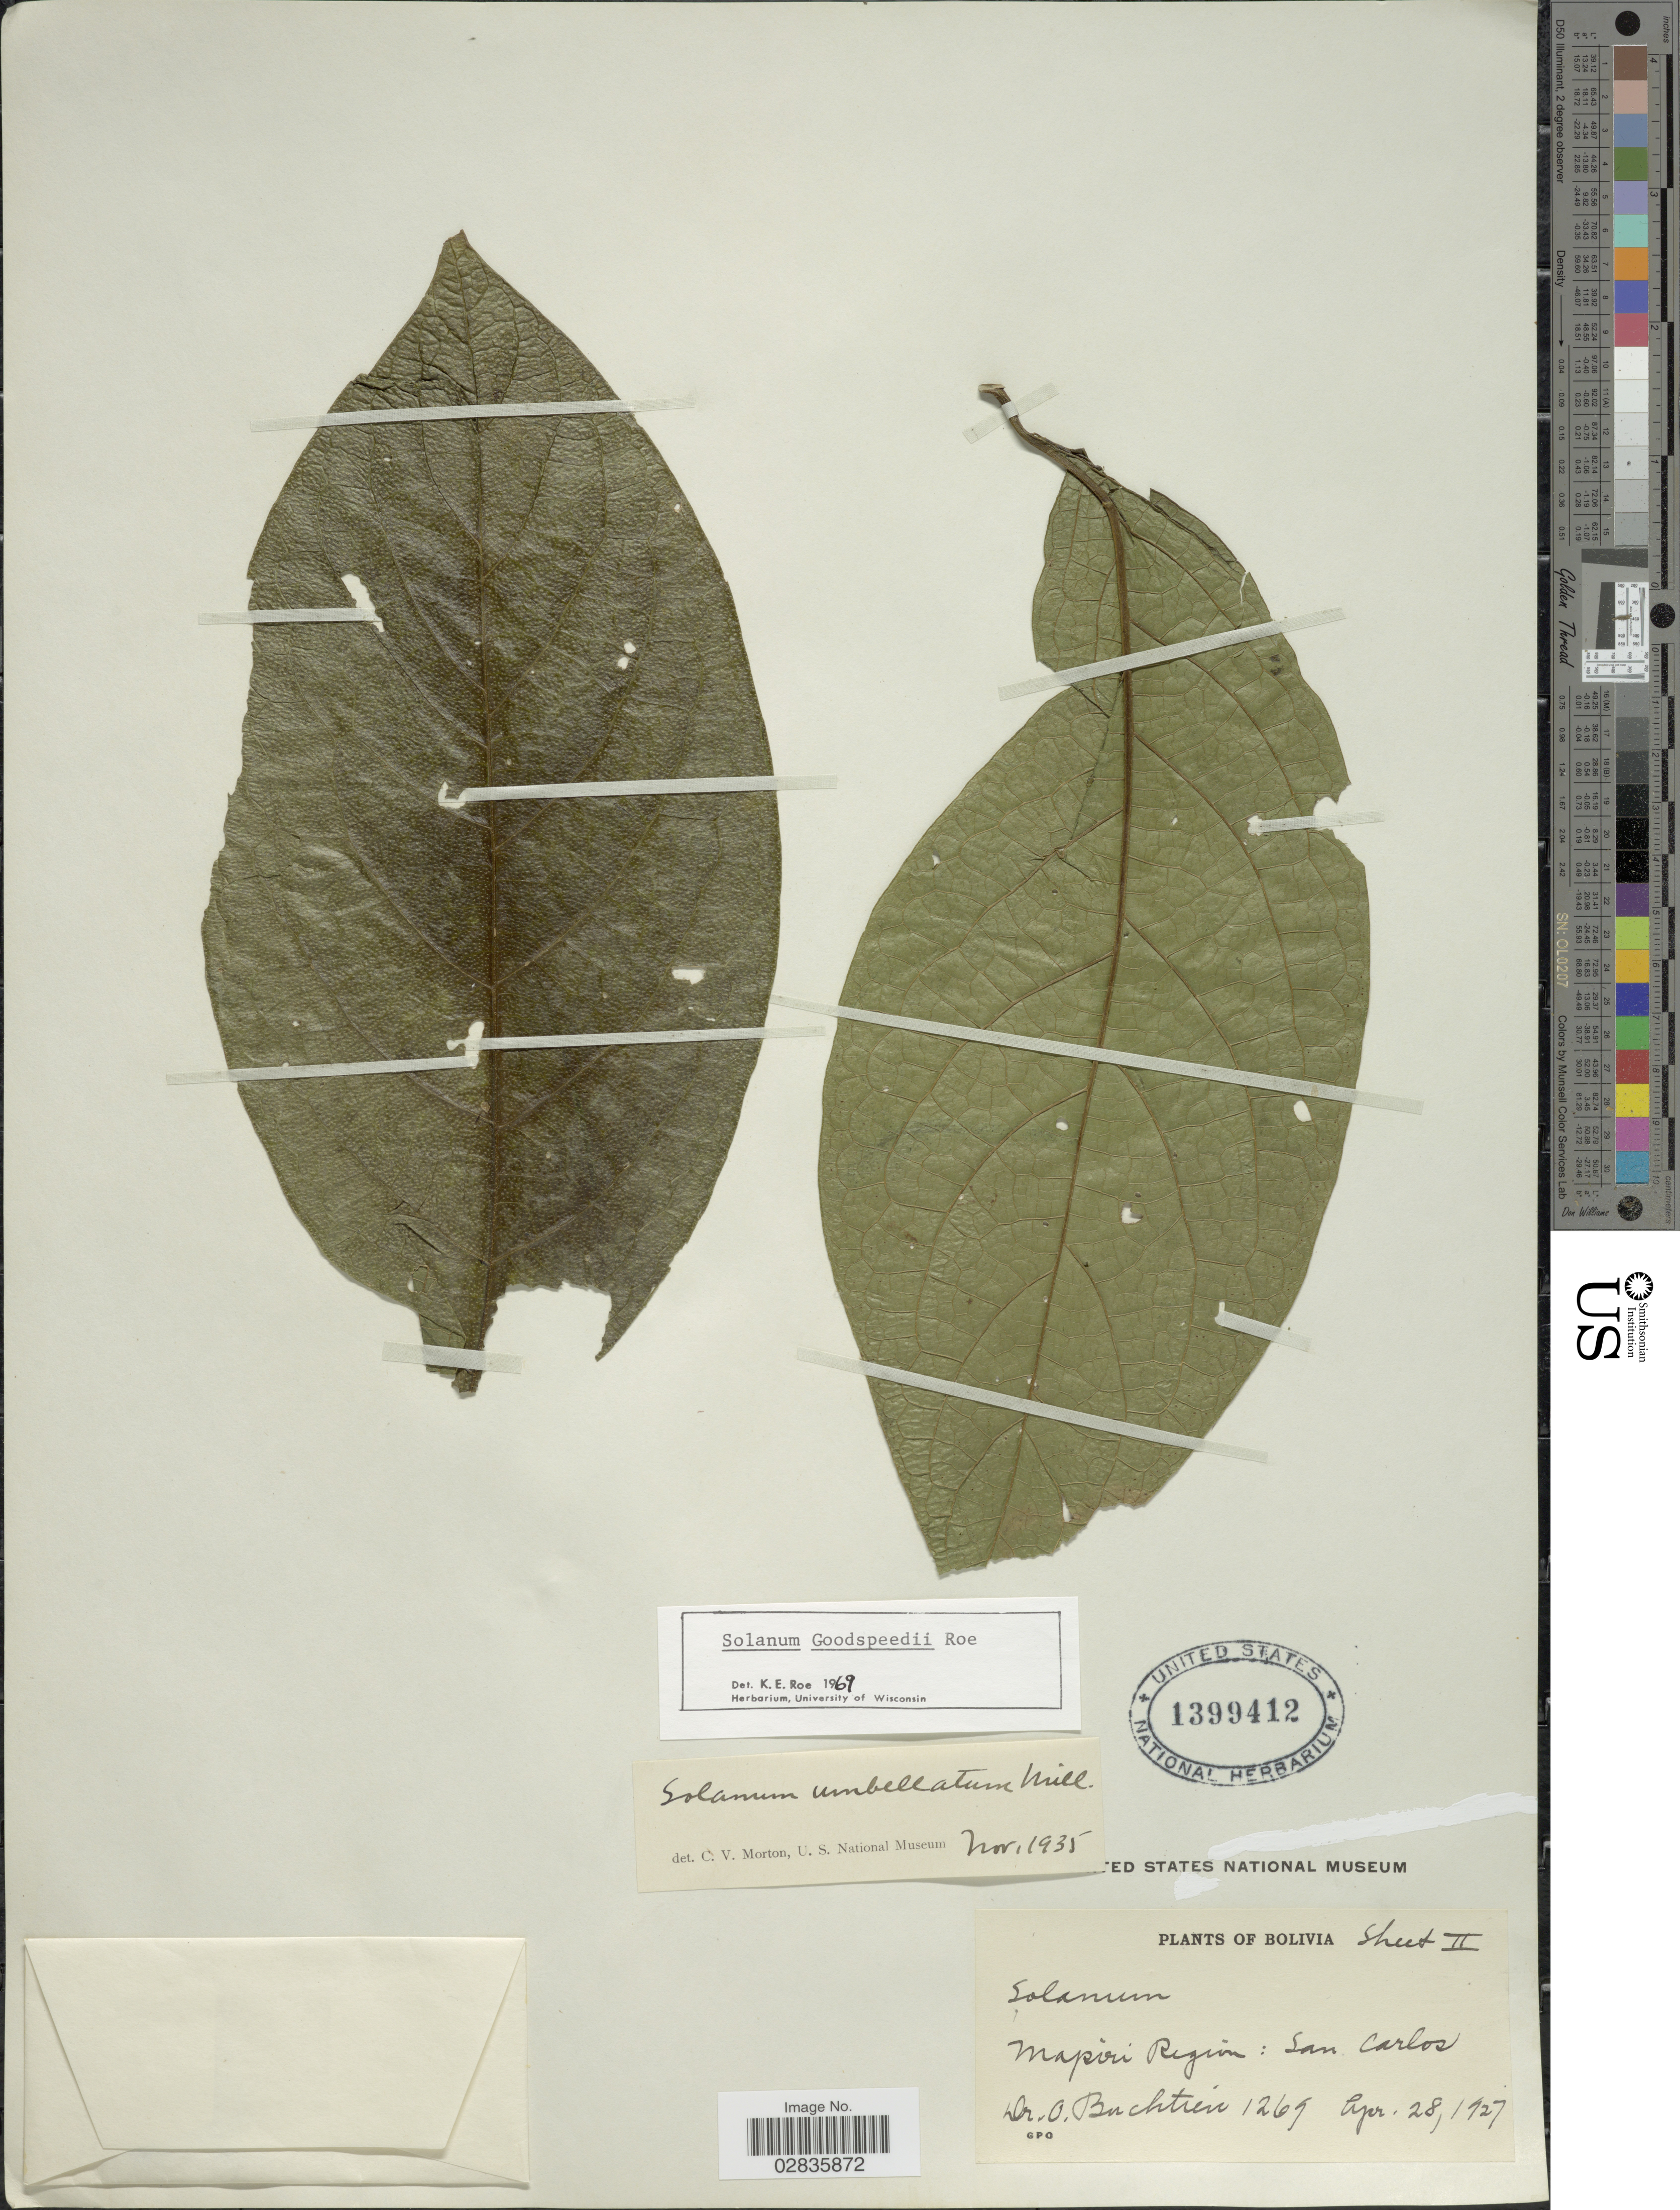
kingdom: Plantae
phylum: Tracheophyta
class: Magnoliopsida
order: Solanales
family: Solanaceae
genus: Solanum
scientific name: Solanum goodspeedii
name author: K.E. Roe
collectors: O. Buchtien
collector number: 1269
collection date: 1927-04-28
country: Bolivia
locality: Mapiri Región: San Carlos.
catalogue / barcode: US 1399412